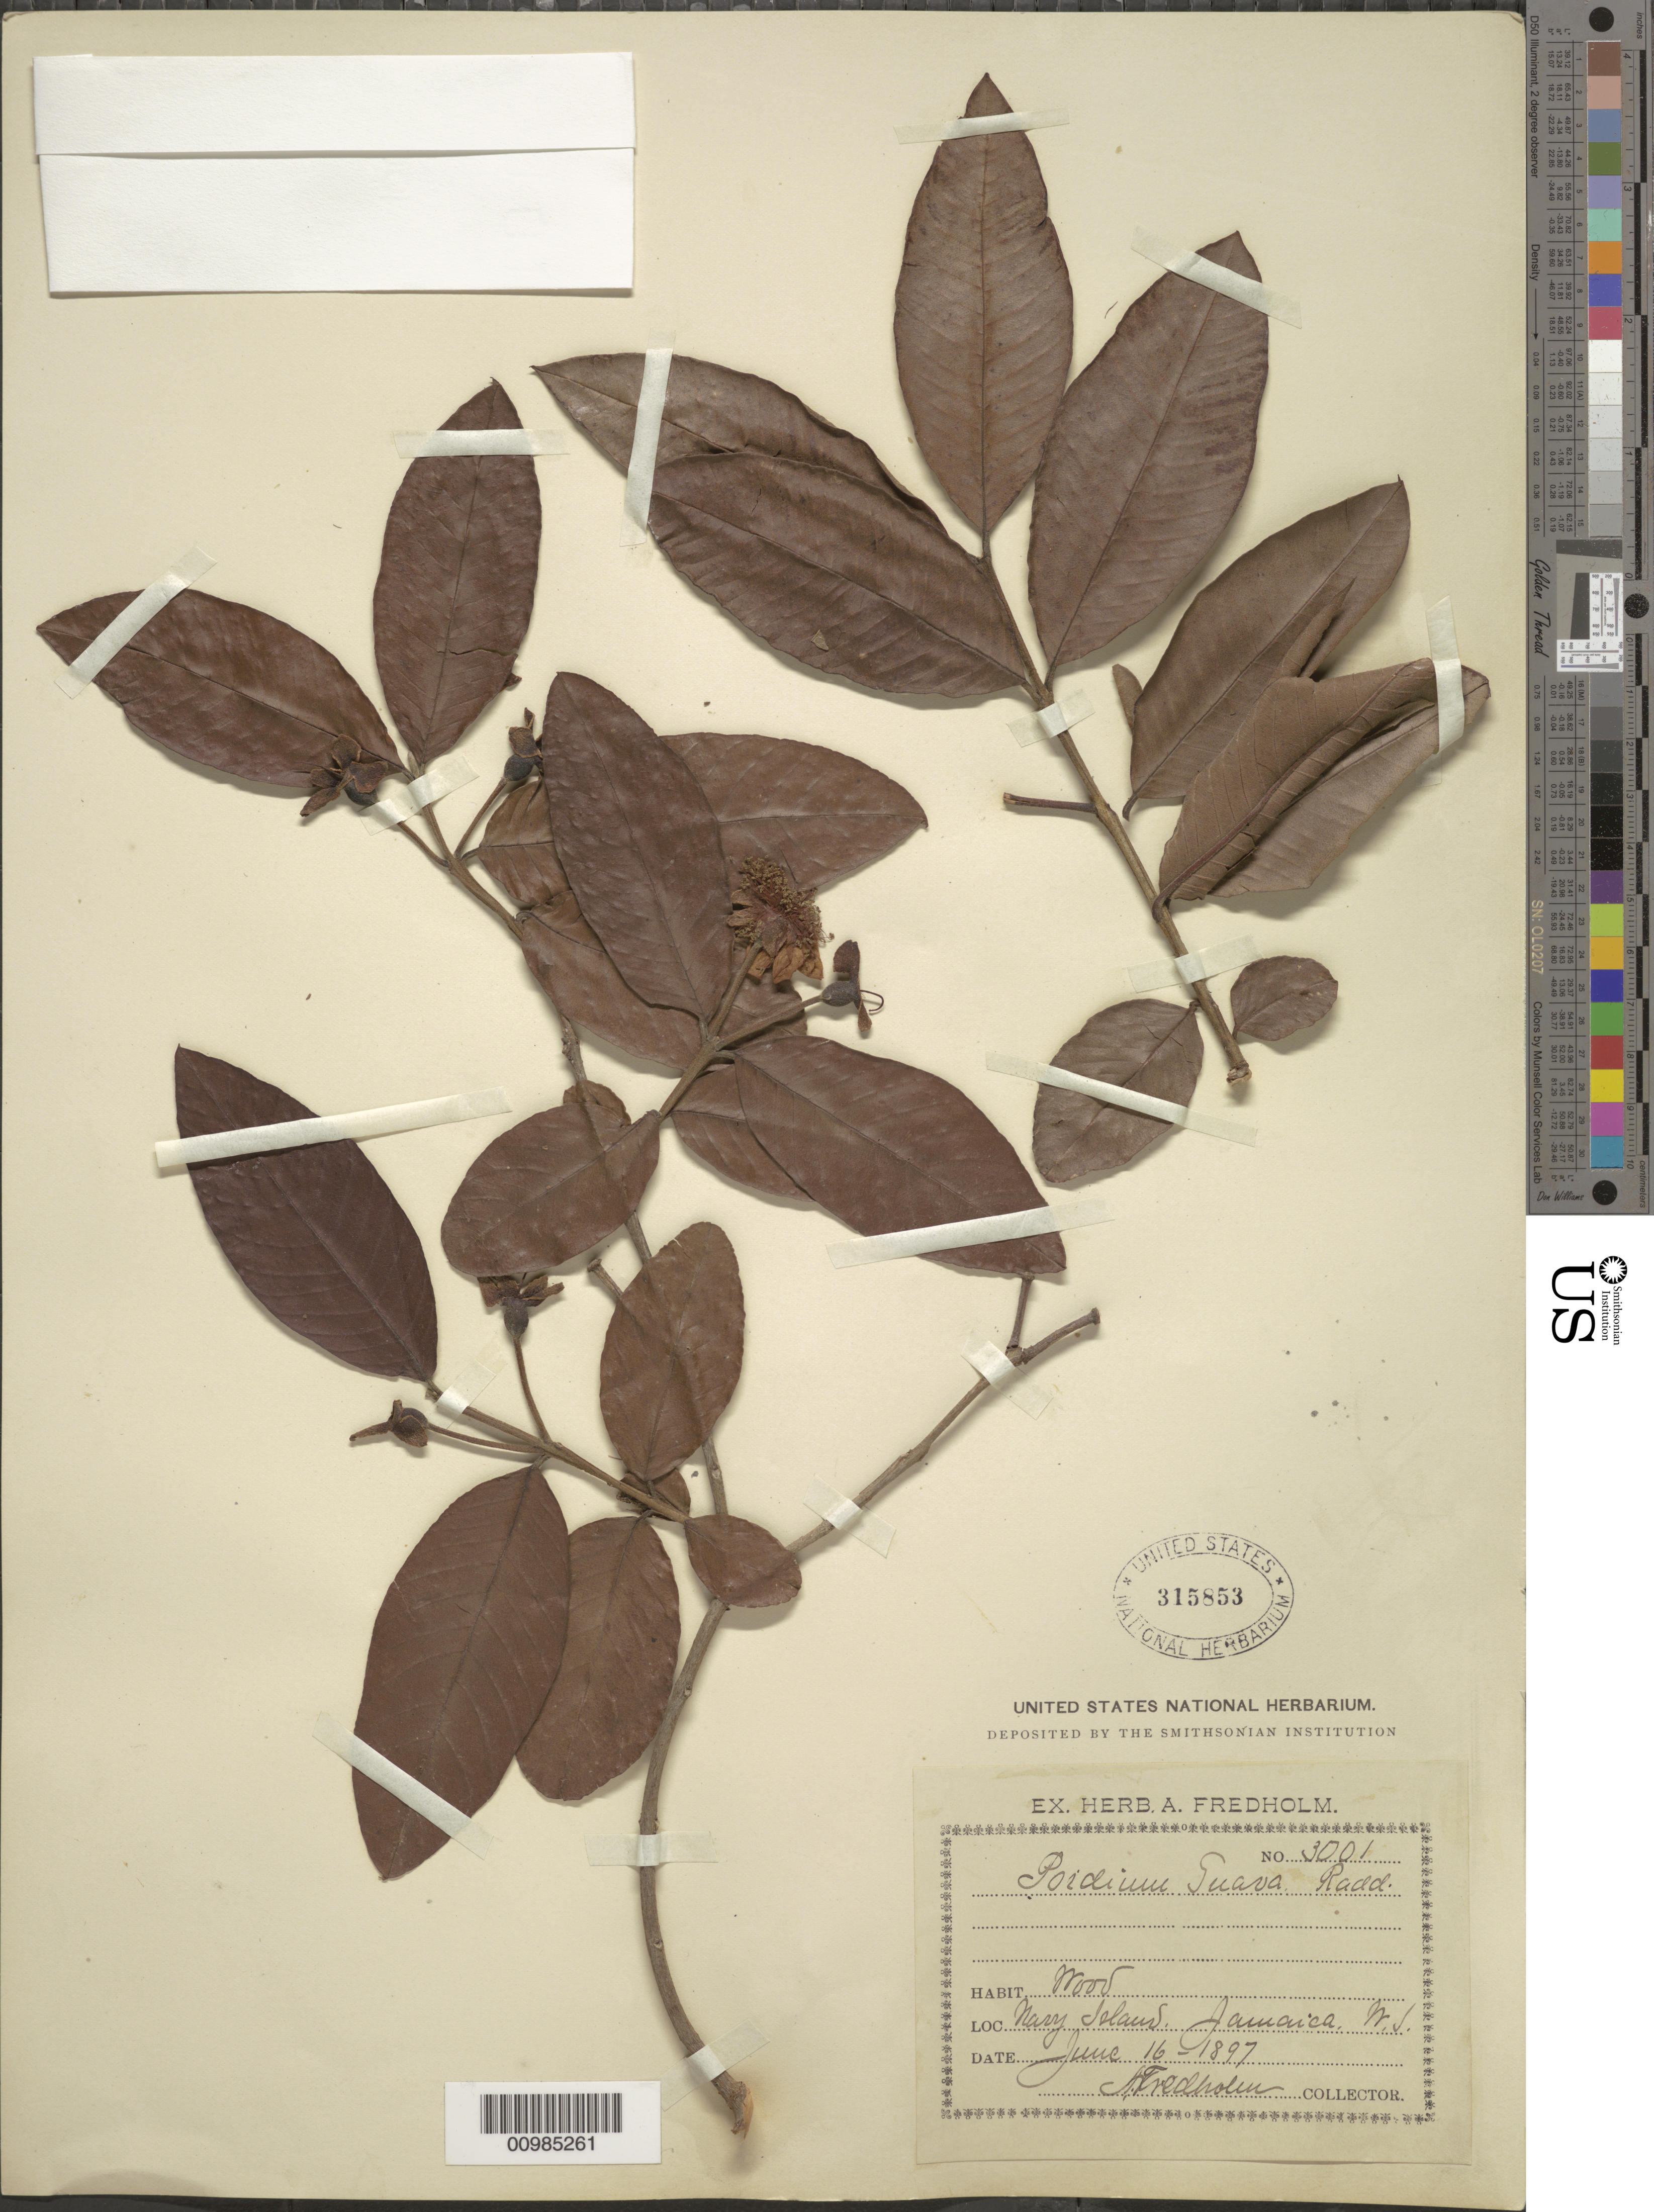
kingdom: Plantae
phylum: Tracheophyta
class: Magnoliopsida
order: Myrtales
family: Myrtaceae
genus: Psidium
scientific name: Psidium guajava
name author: L.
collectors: A. Fredholm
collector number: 3001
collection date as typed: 16 Jun 1897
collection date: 1897-06-16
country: Jamaica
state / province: Portland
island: Navy Island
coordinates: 0 N, 0 E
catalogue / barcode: US 315853